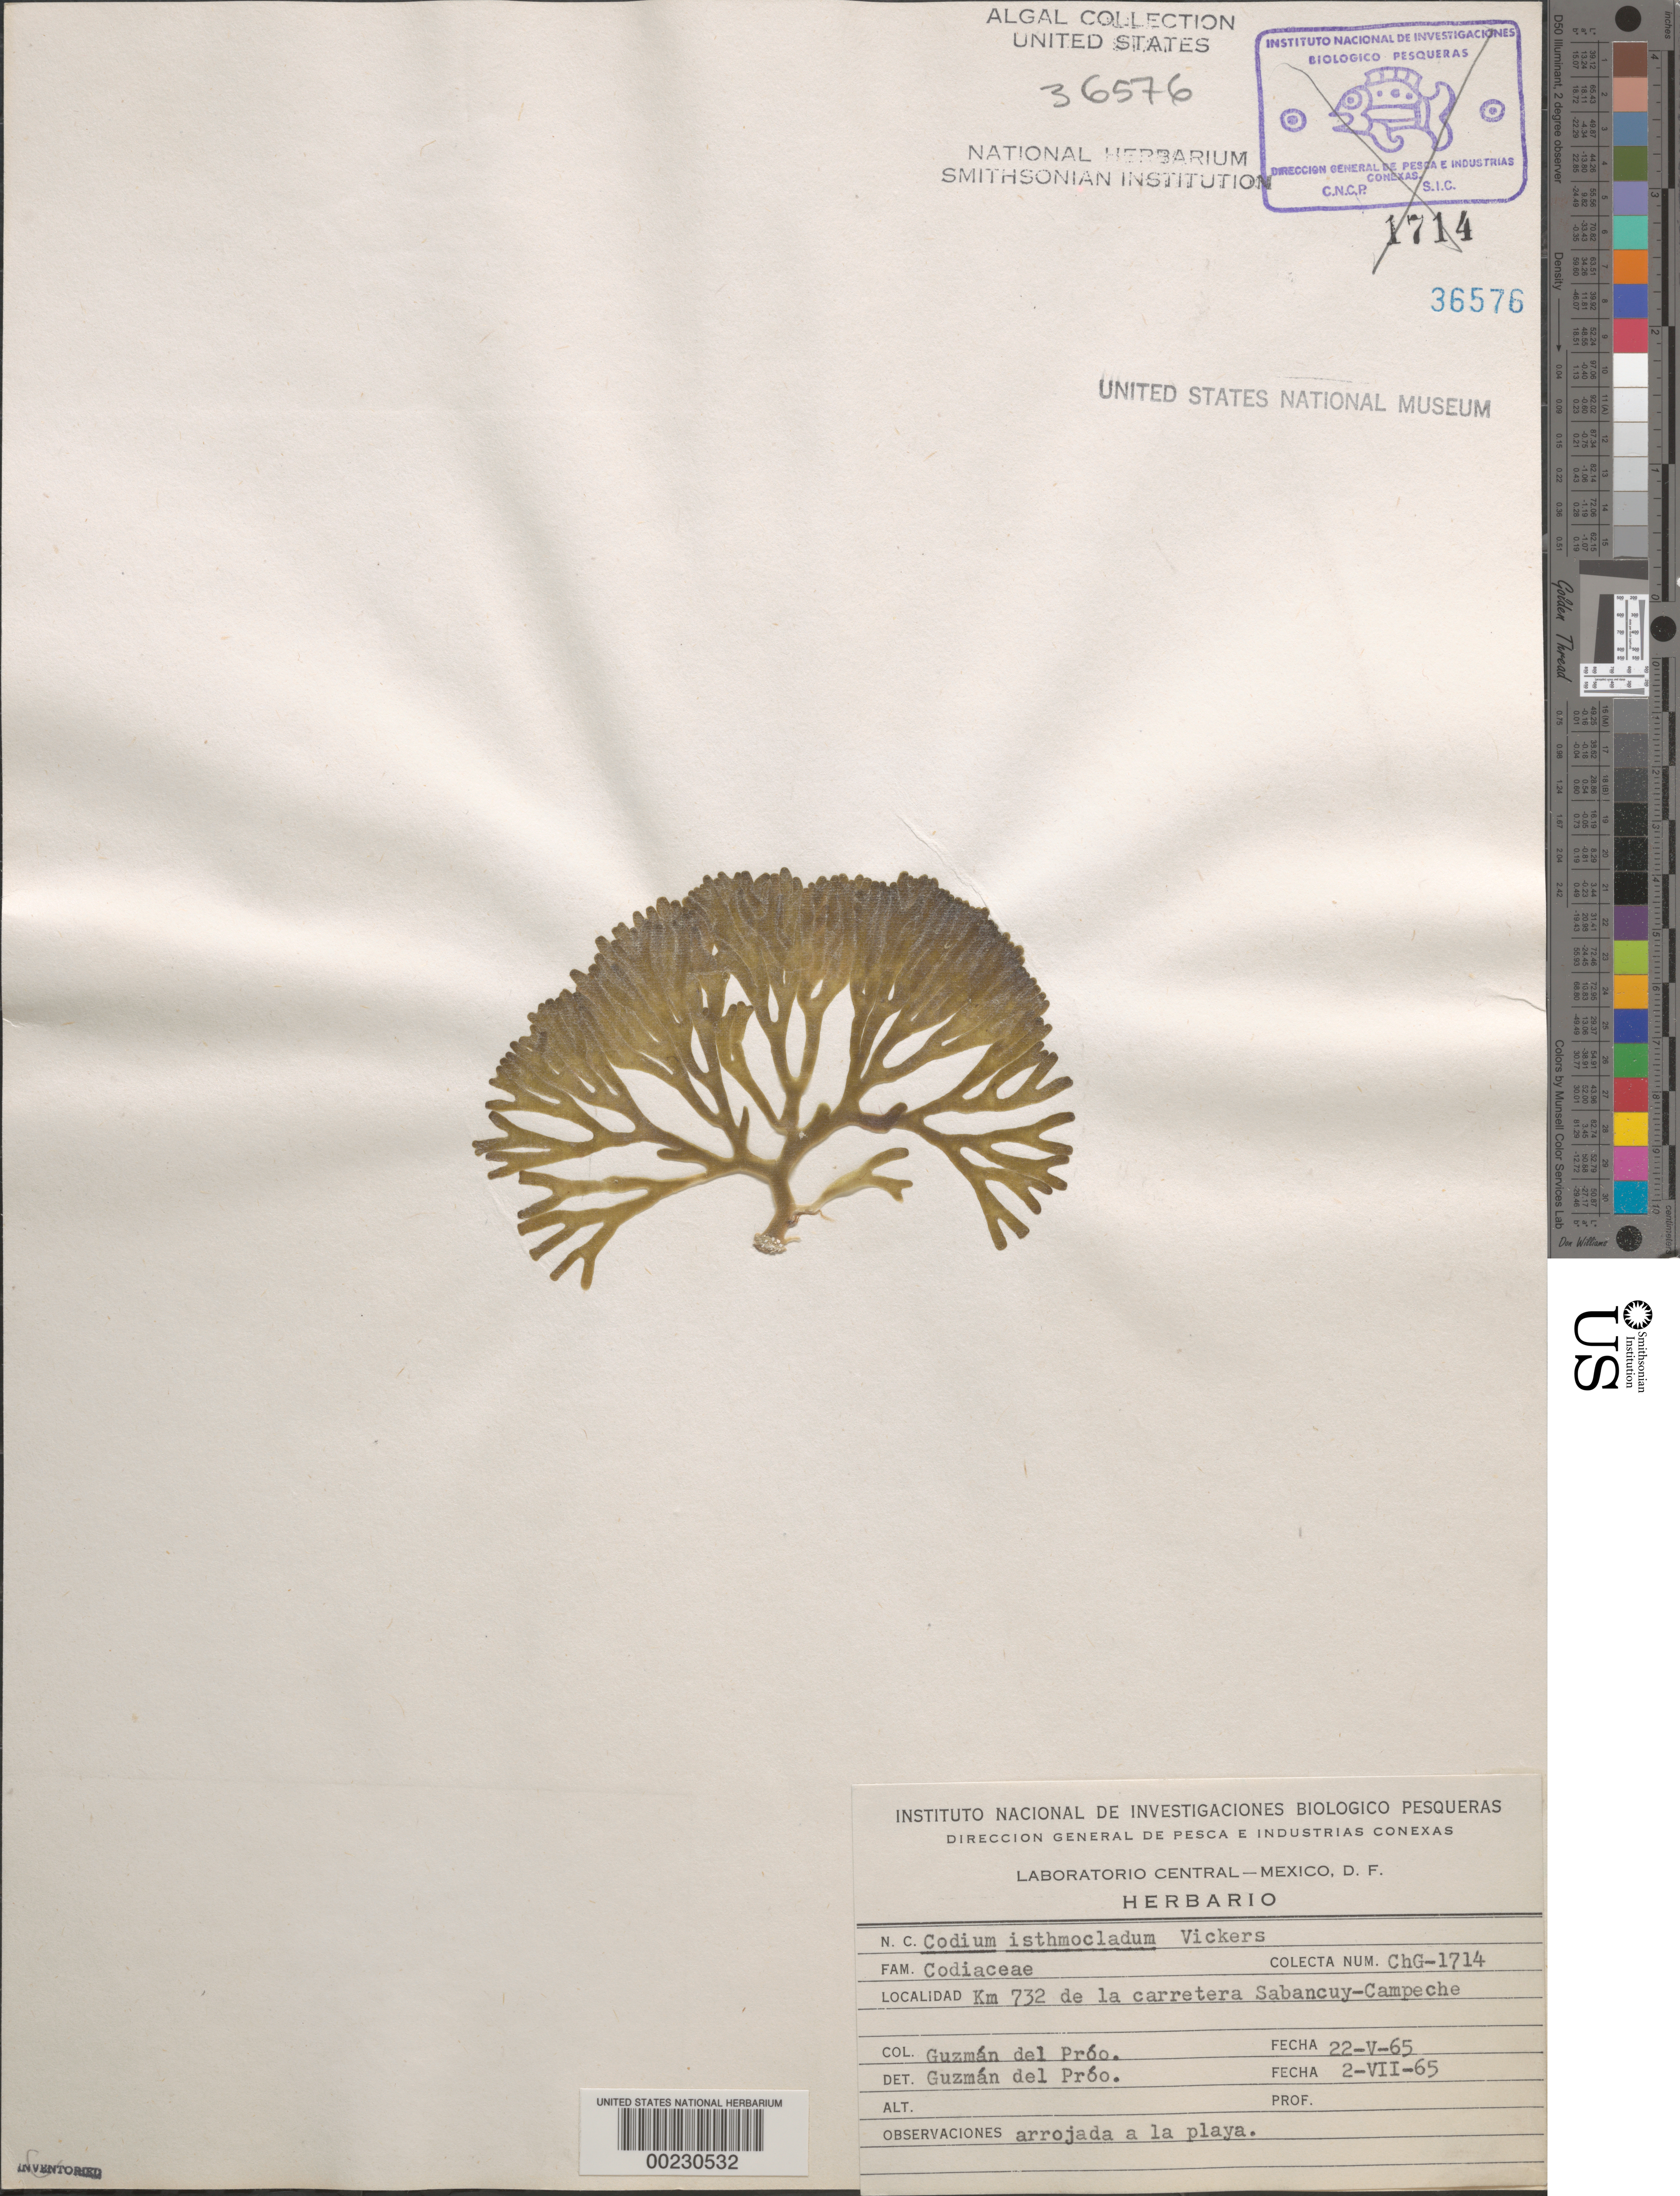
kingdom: Plantae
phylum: Chlorophyta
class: Ulvophyceae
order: Bryopsidales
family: Codiaceae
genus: Codium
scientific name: Codium isthmocladum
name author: Vickers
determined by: Guzman del Proo, S.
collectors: S. Guzman del Proo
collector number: Chg-1714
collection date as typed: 22 May 1965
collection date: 1965-05-22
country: Mexico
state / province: Campeche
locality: Sabancuy-Campeche, km 732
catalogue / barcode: US 36576